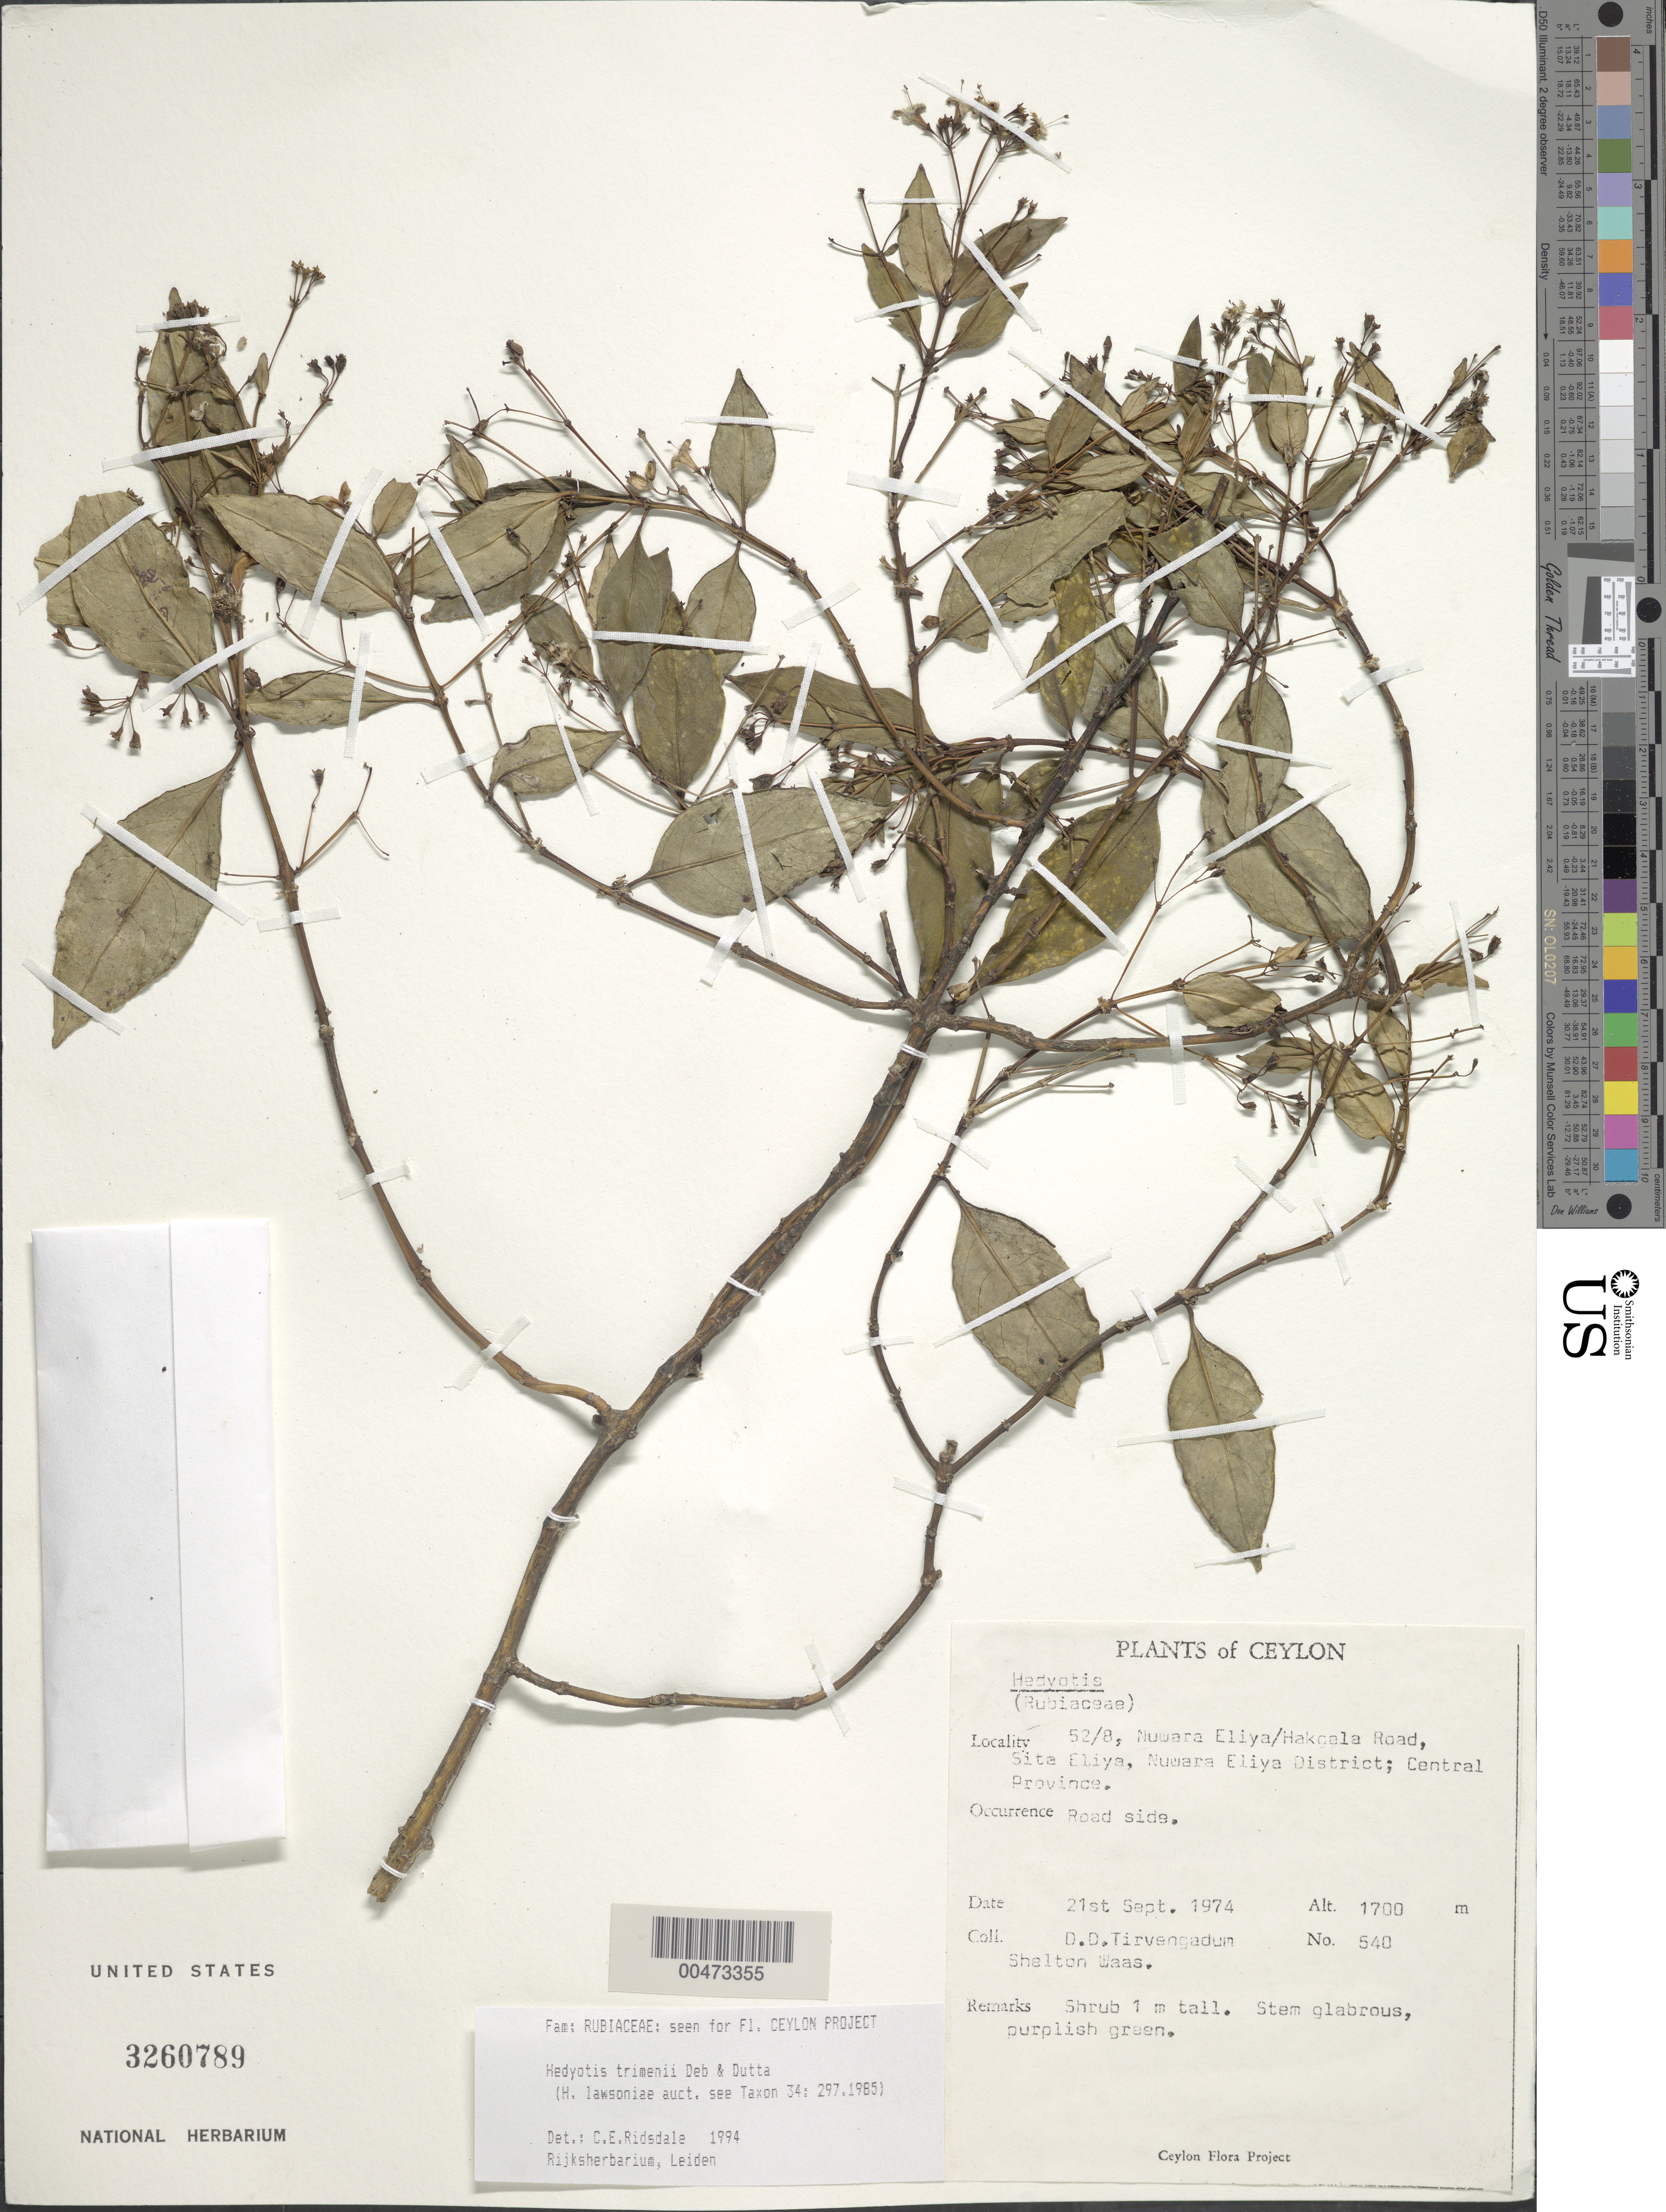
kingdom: Plantae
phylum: Tracheophyta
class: Magnoliopsida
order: Gentianales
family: Rubiaceae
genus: Hedyotis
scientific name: Hedyotis trimenii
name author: Deb & R. Dutta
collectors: D. Tirvengadum & S. Waas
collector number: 540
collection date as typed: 21 Sep 1974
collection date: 1974-09-21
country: Sri Lanka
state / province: Central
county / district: Nuwara Eliya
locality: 52/8, Nuwara Eliya/Hakgala Rd., Sita Eliya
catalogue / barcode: US 3260789